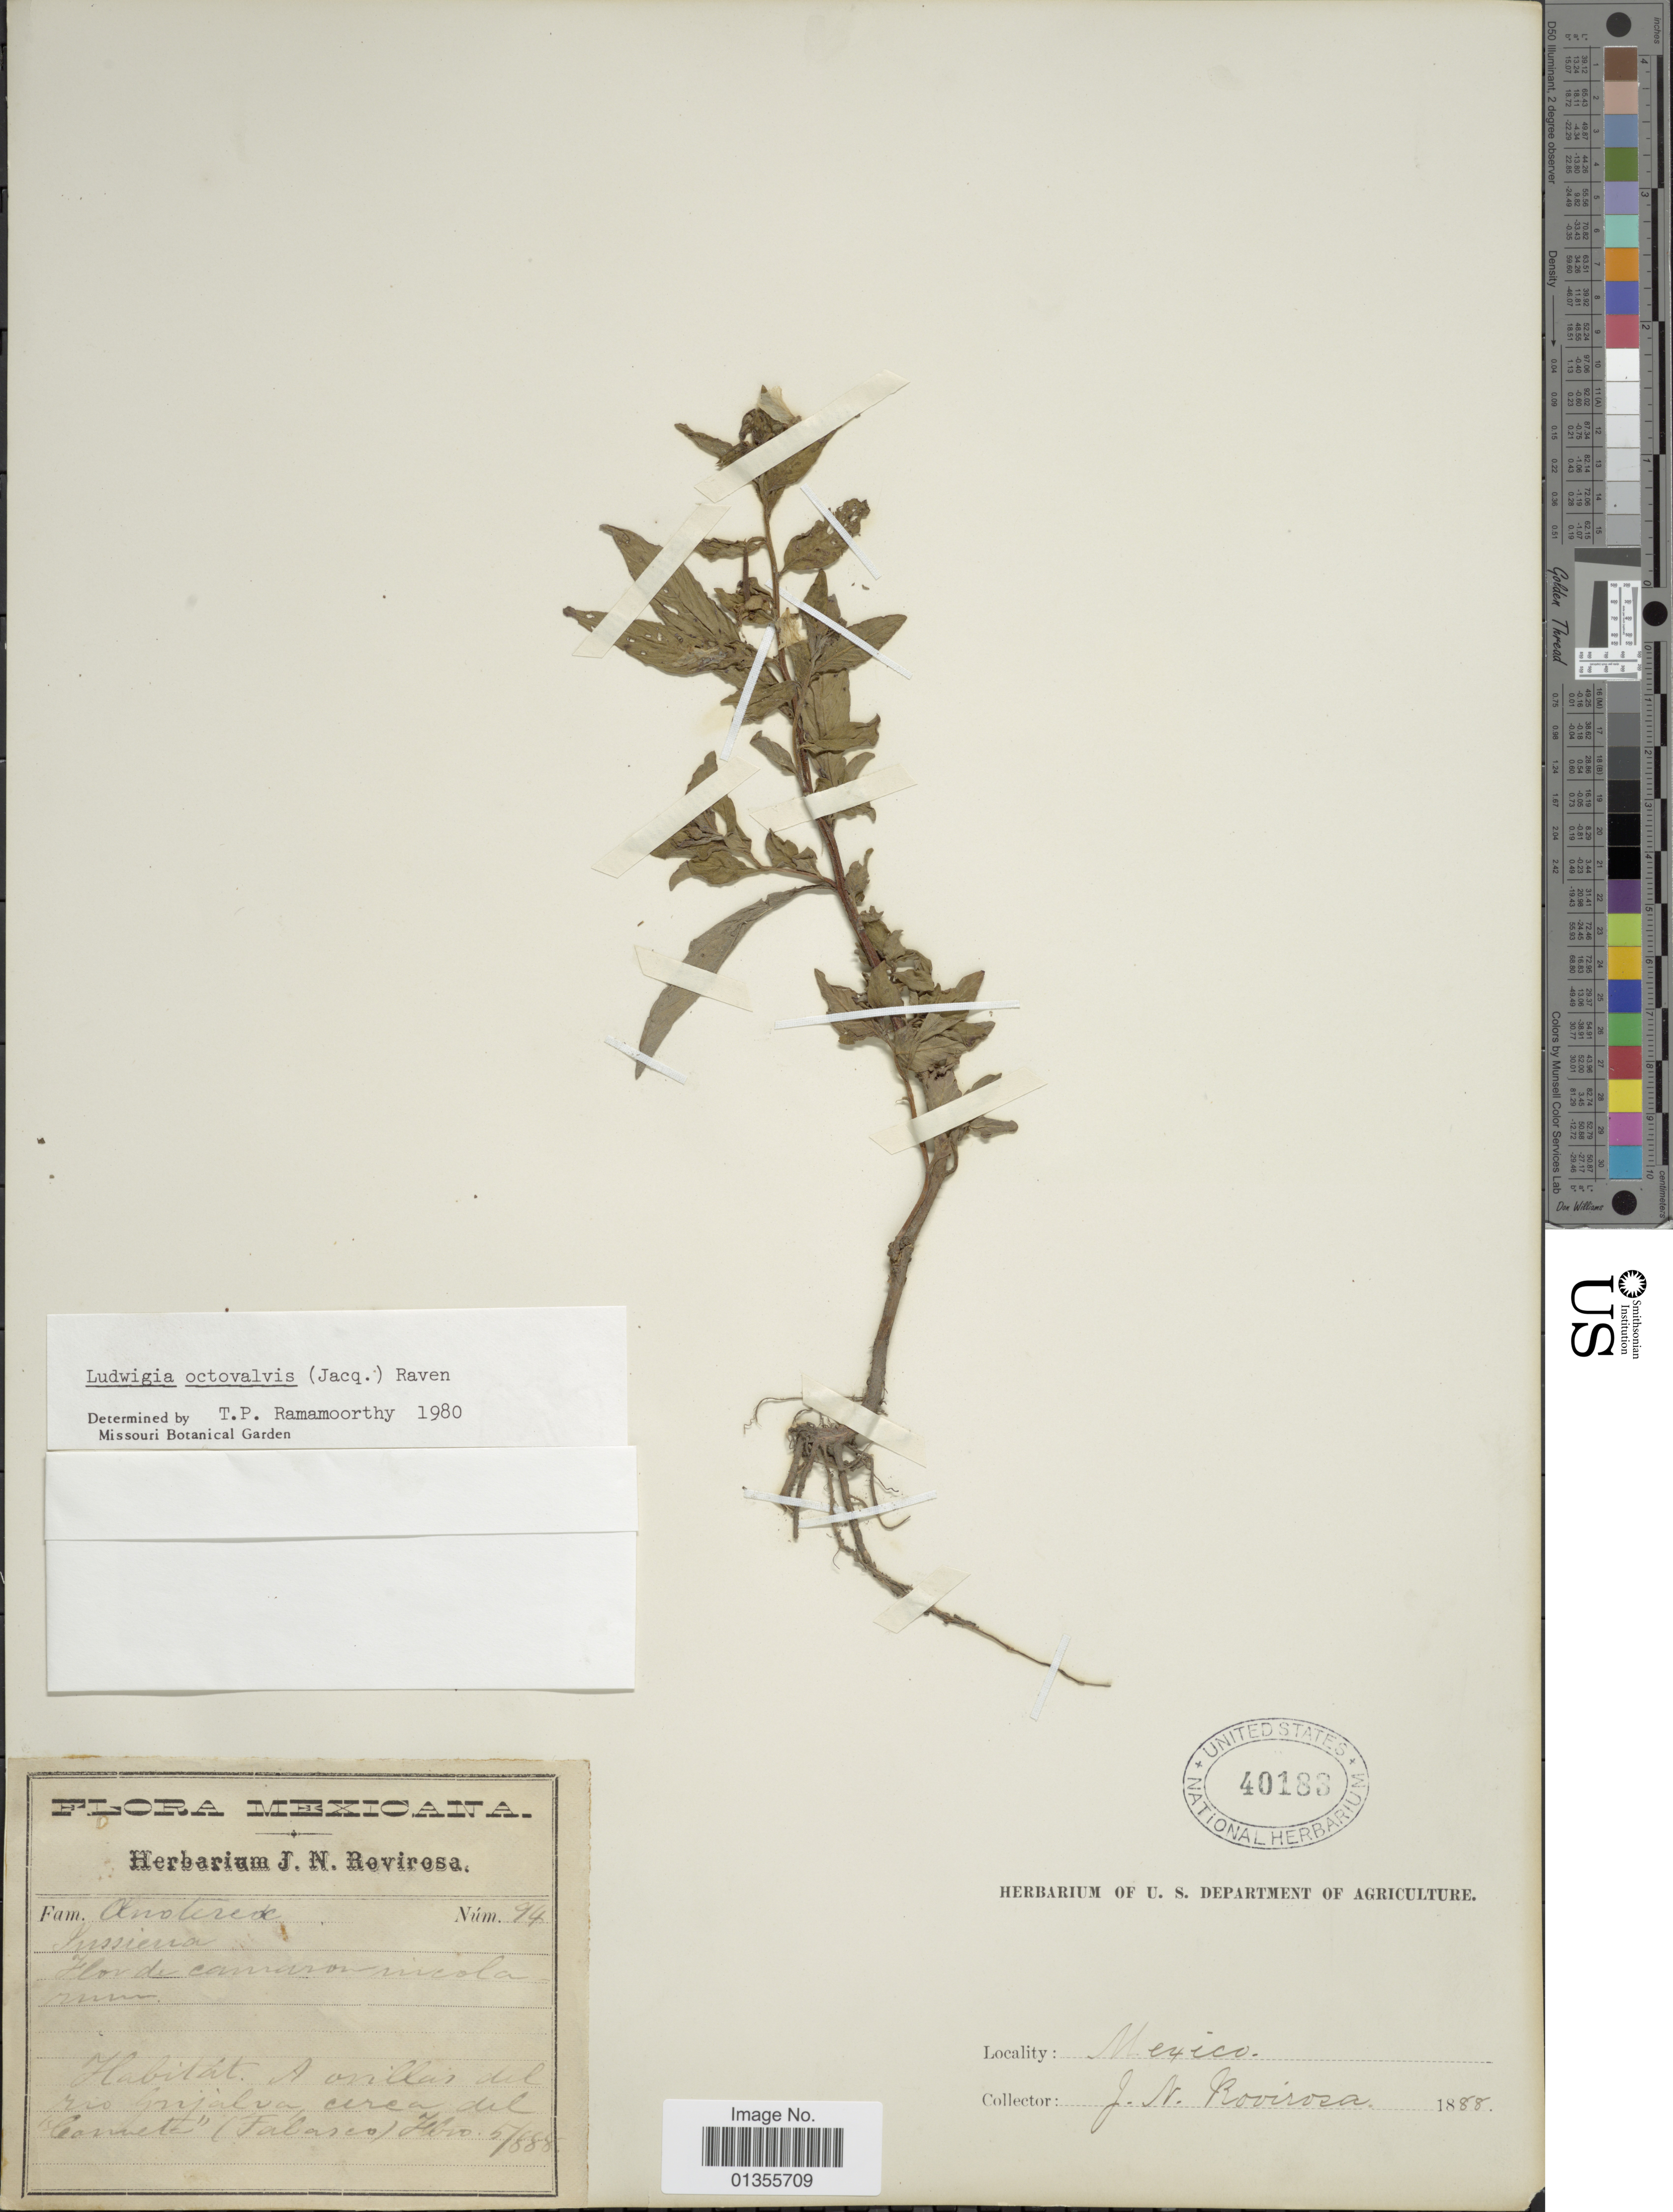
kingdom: Plantae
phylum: Tracheophyta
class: Magnoliopsida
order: Myrtales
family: Onagraceae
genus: Ludwigia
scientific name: Ludwigia octovalvis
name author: (Jacq.) P.H. Raven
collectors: J. N. Rovirosa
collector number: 94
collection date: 1888-02-05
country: Mexico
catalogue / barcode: US 40188